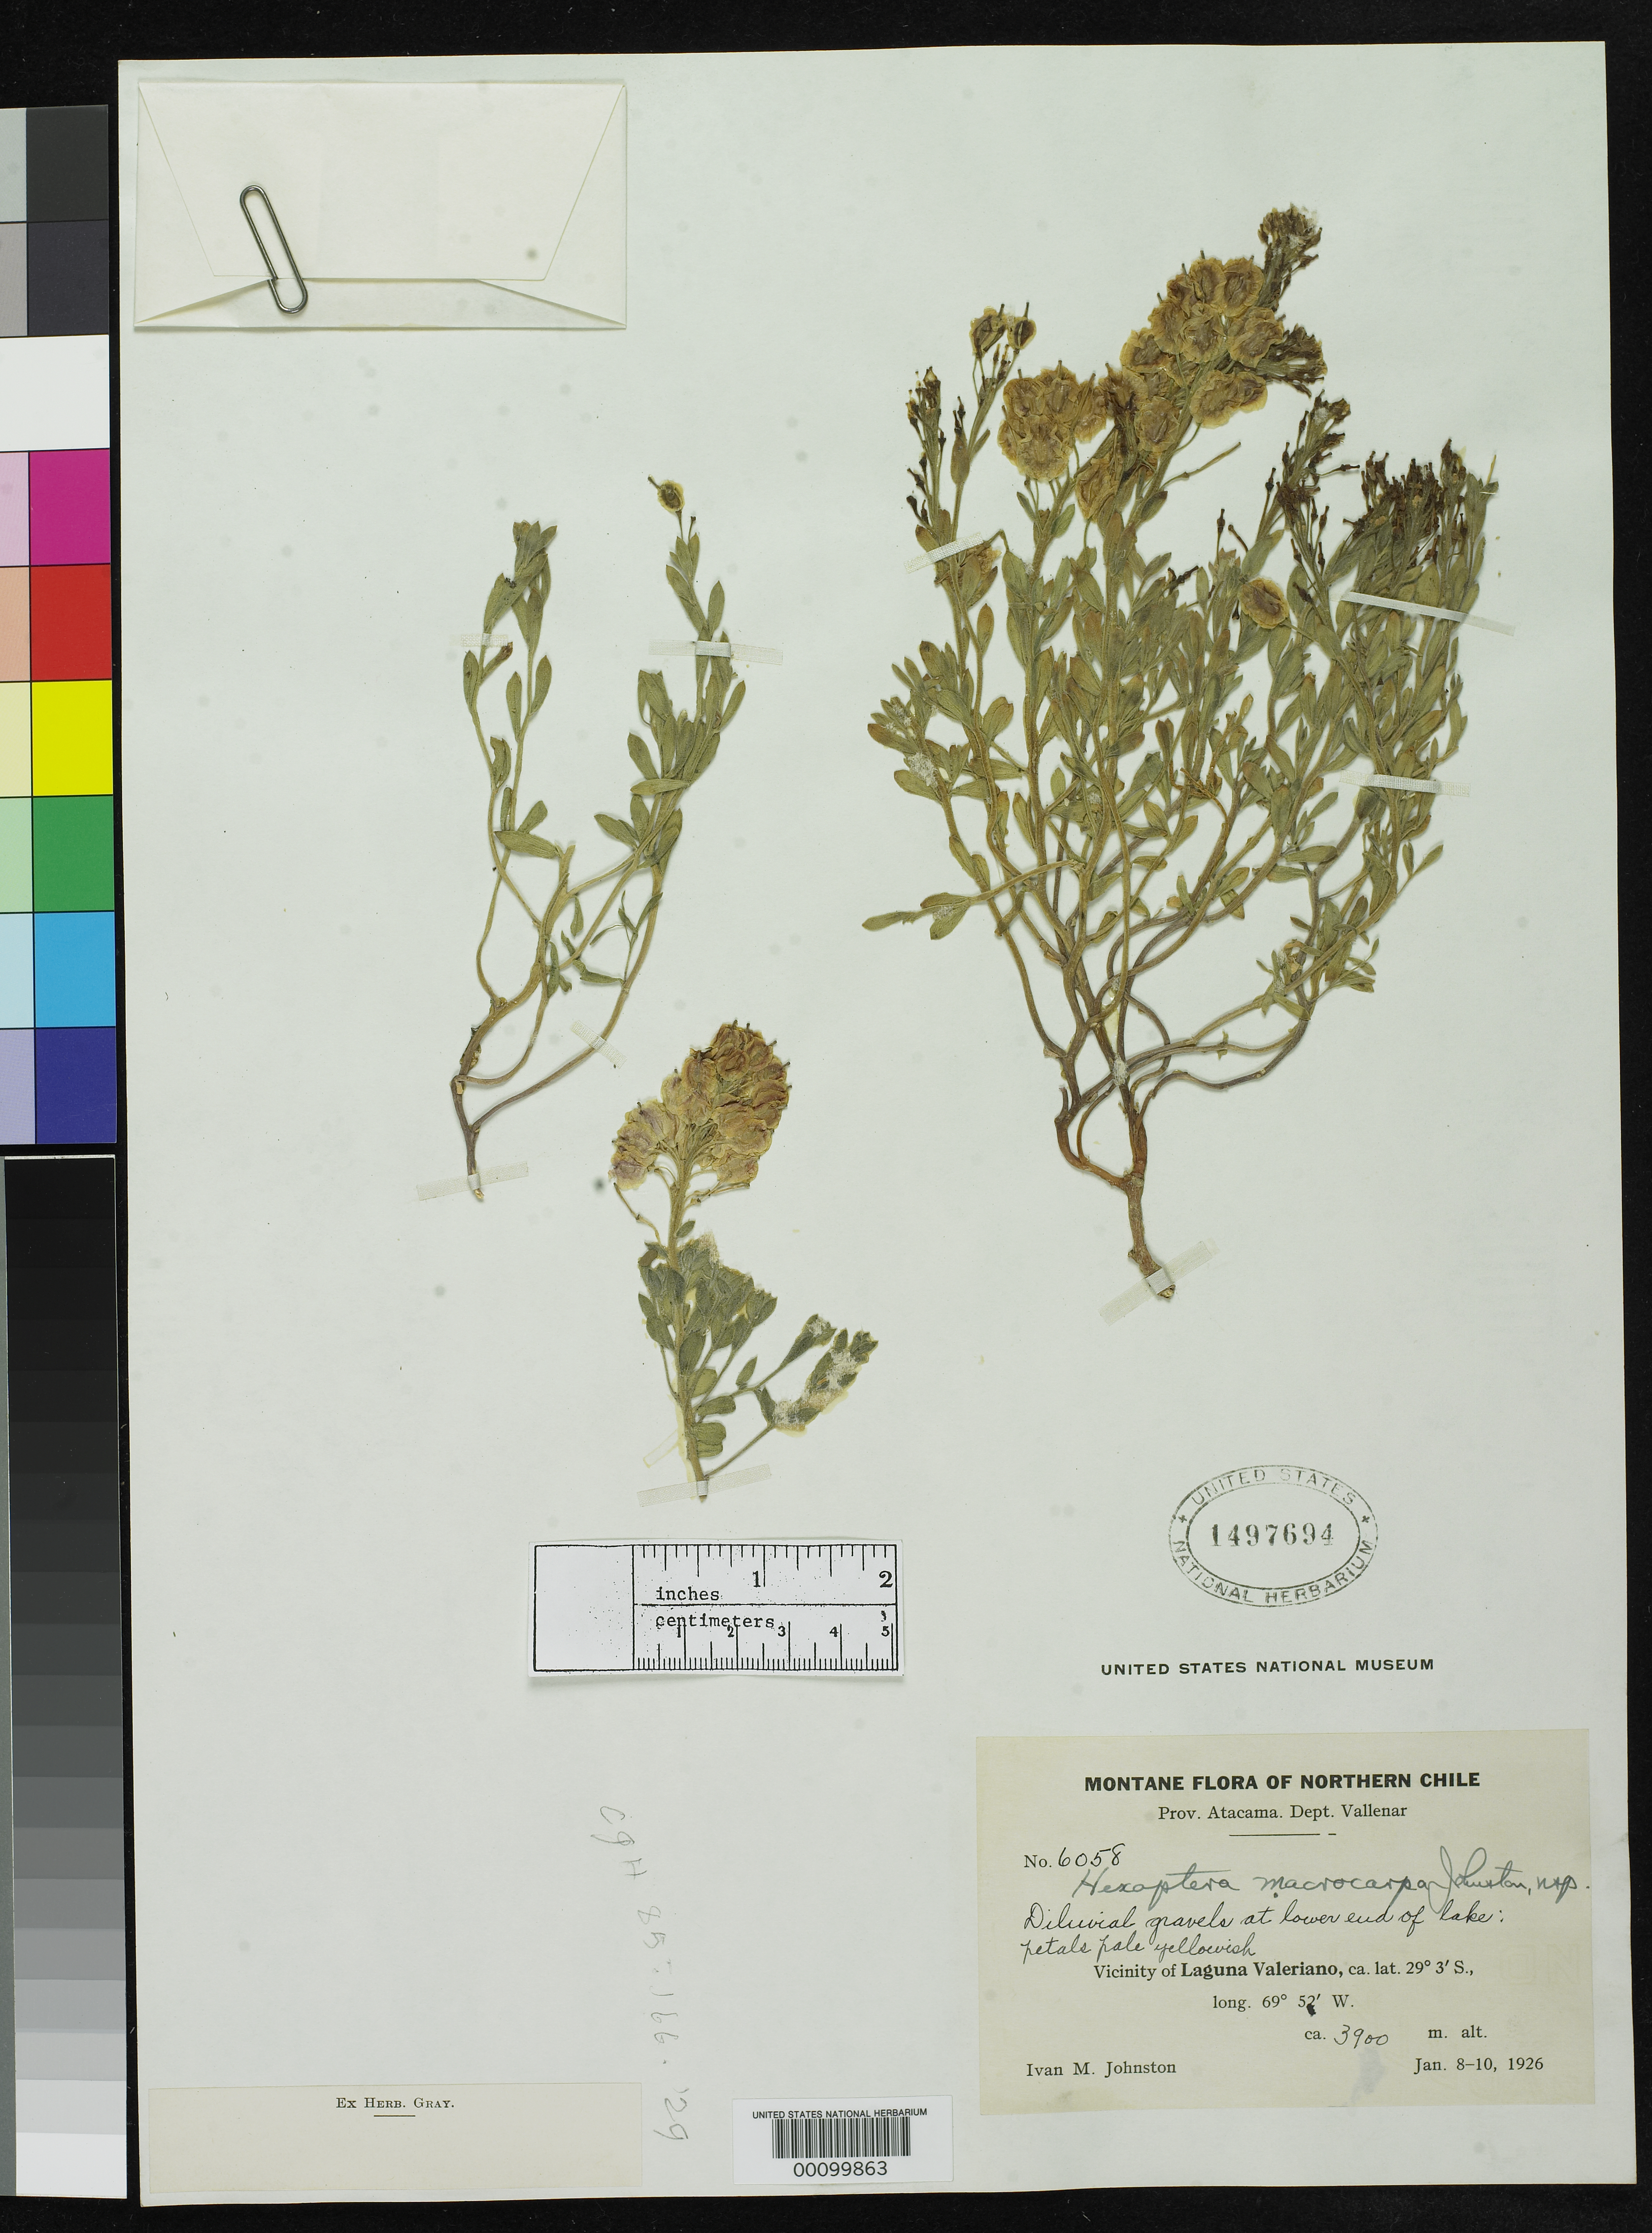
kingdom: Plantae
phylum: Tracheophyta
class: Magnoliopsida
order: Brassicales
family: Brassicaceae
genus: Hexaptera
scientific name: Hexaptera macrocarpa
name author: I.M. Johnst.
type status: Isotype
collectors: I.M. Johnston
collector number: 6058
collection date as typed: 08 Jan 1926 to 10 Jan 1926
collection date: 1926-01-08/1926-01-10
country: Chile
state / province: Atacama (III)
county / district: Vallenar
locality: Laguna Valeriano.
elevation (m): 3900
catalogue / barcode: US 1497694